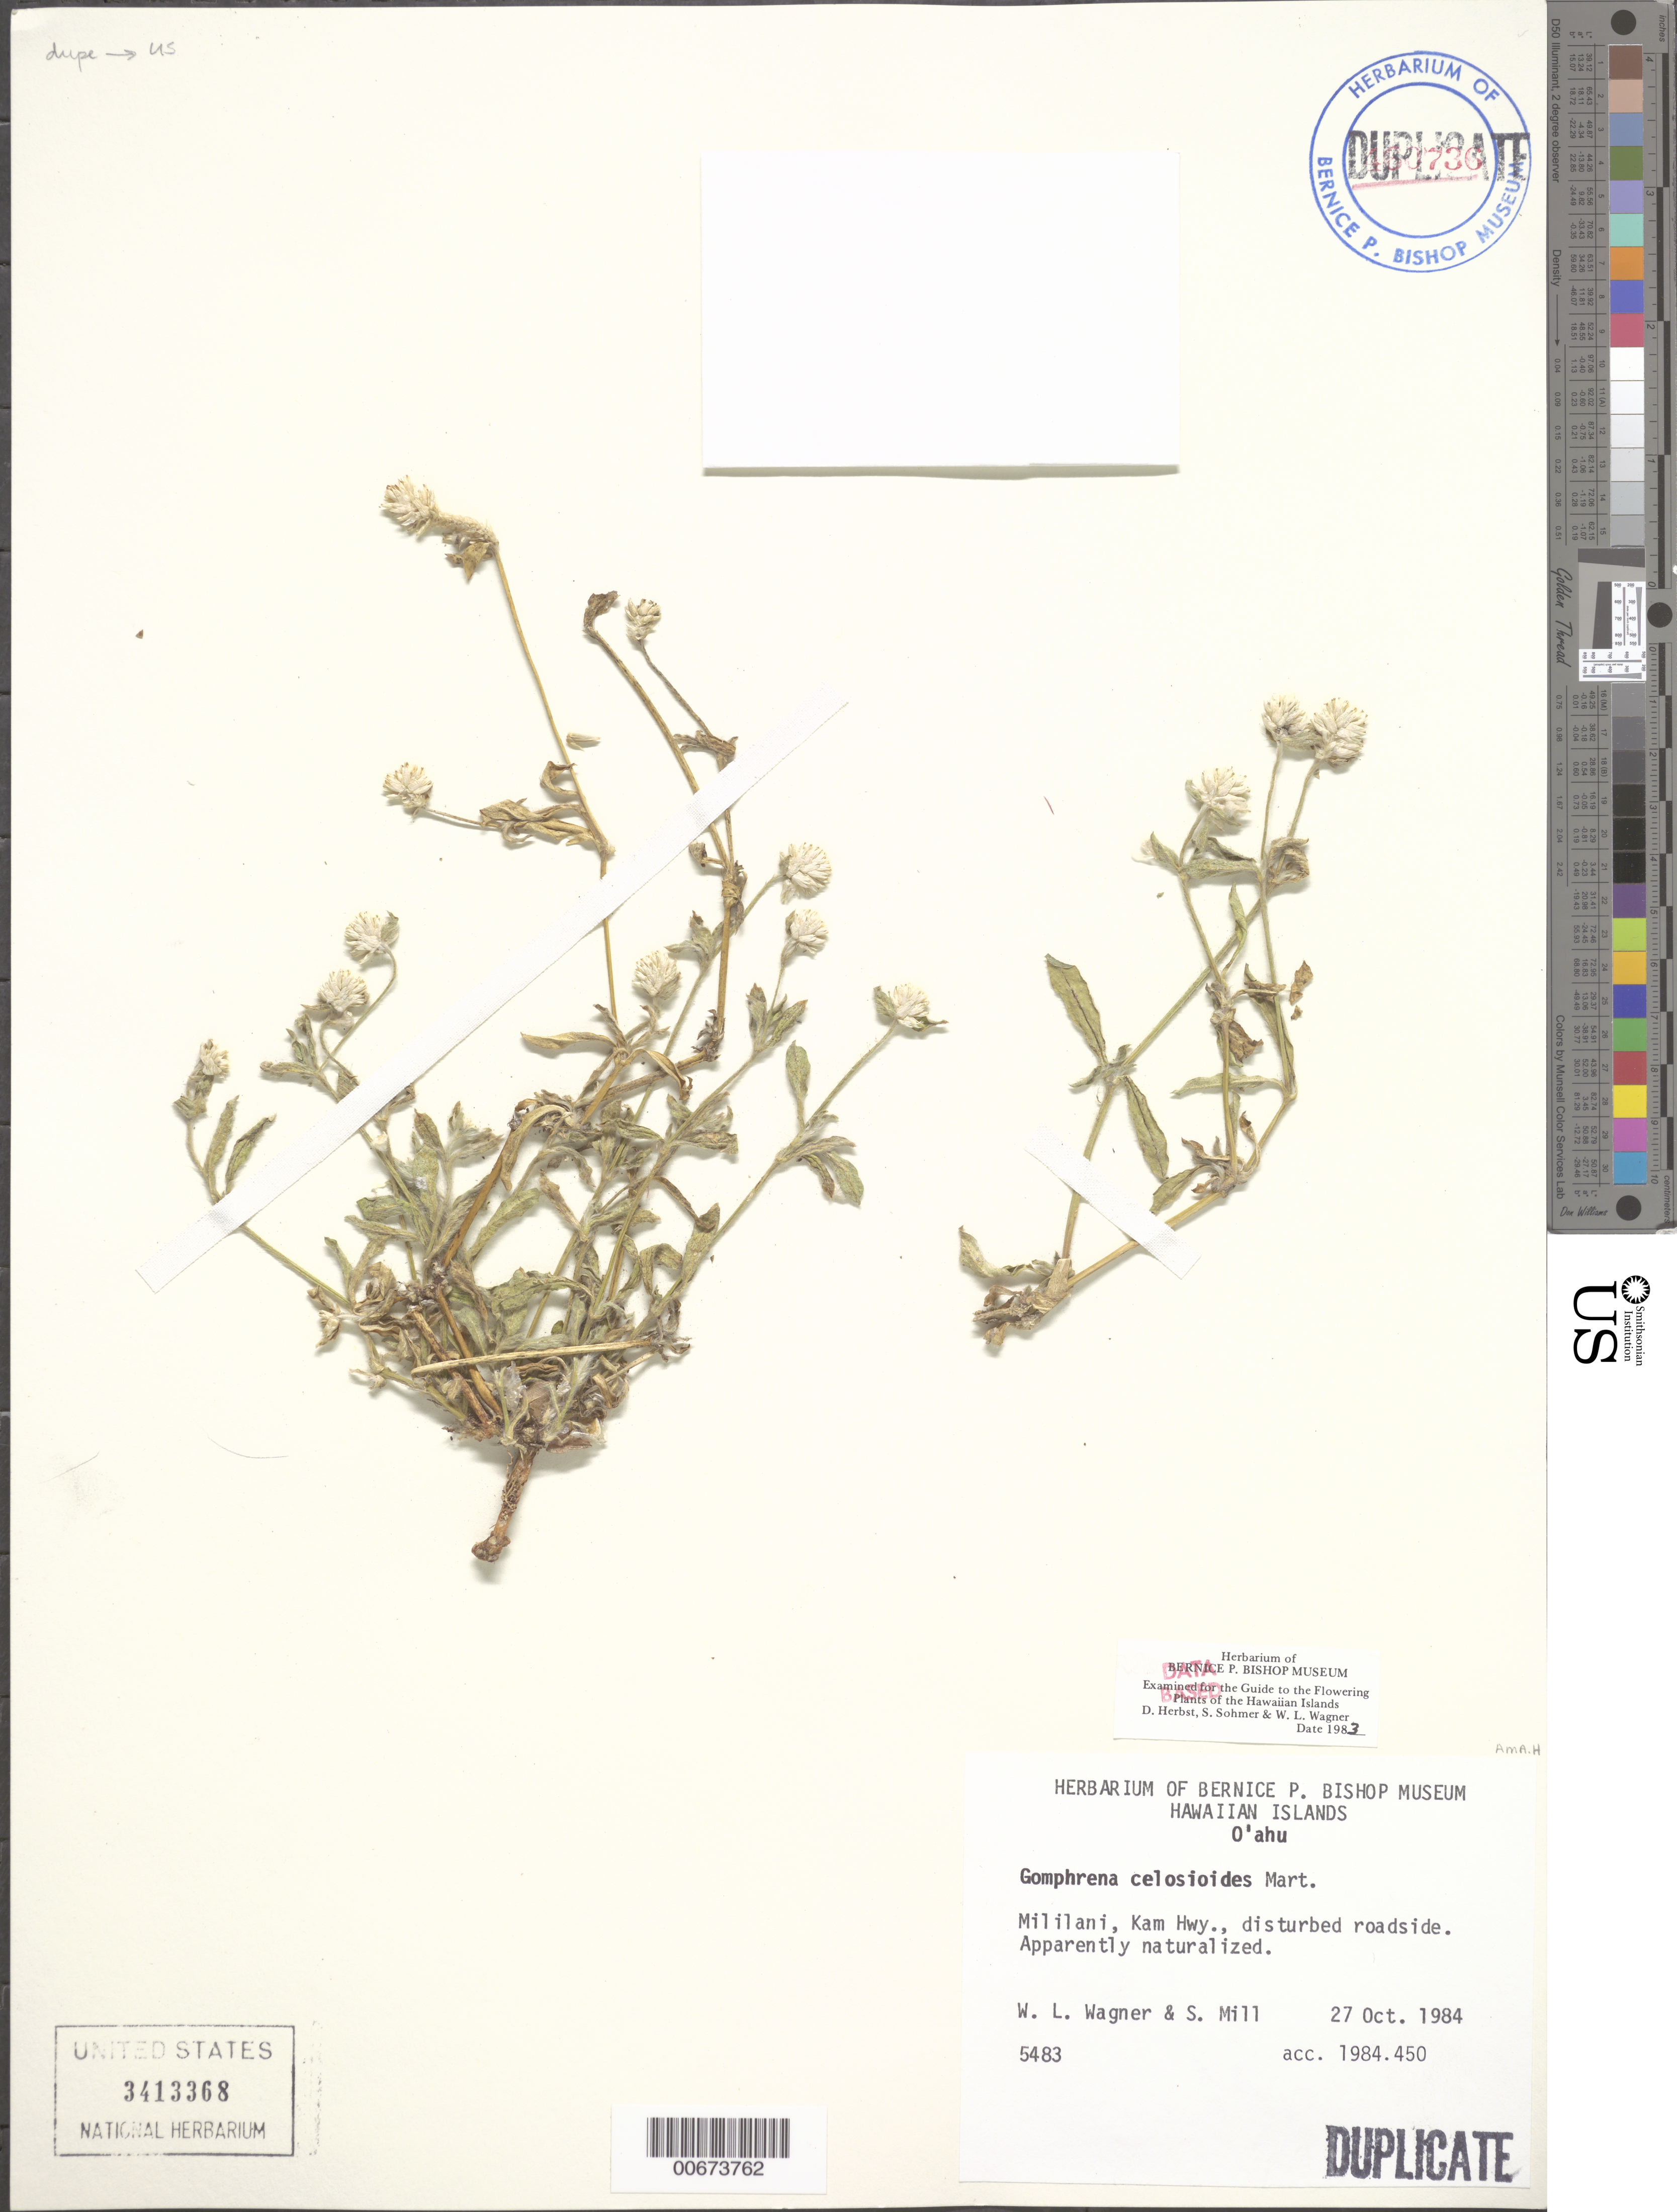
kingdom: Plantae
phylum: Tracheophyta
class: Magnoliopsida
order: Caryophyllales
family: Amaranthaceae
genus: Gomphrena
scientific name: Gomphrena celosioides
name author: Mart.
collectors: W. L. Wagner & S. W. Miller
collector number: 5483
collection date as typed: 27 Oct 1984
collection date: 1984-10-27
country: United States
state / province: Hawaii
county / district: Honolulu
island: Oahu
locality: Mililani, Kam Hwy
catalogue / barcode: US 3413368